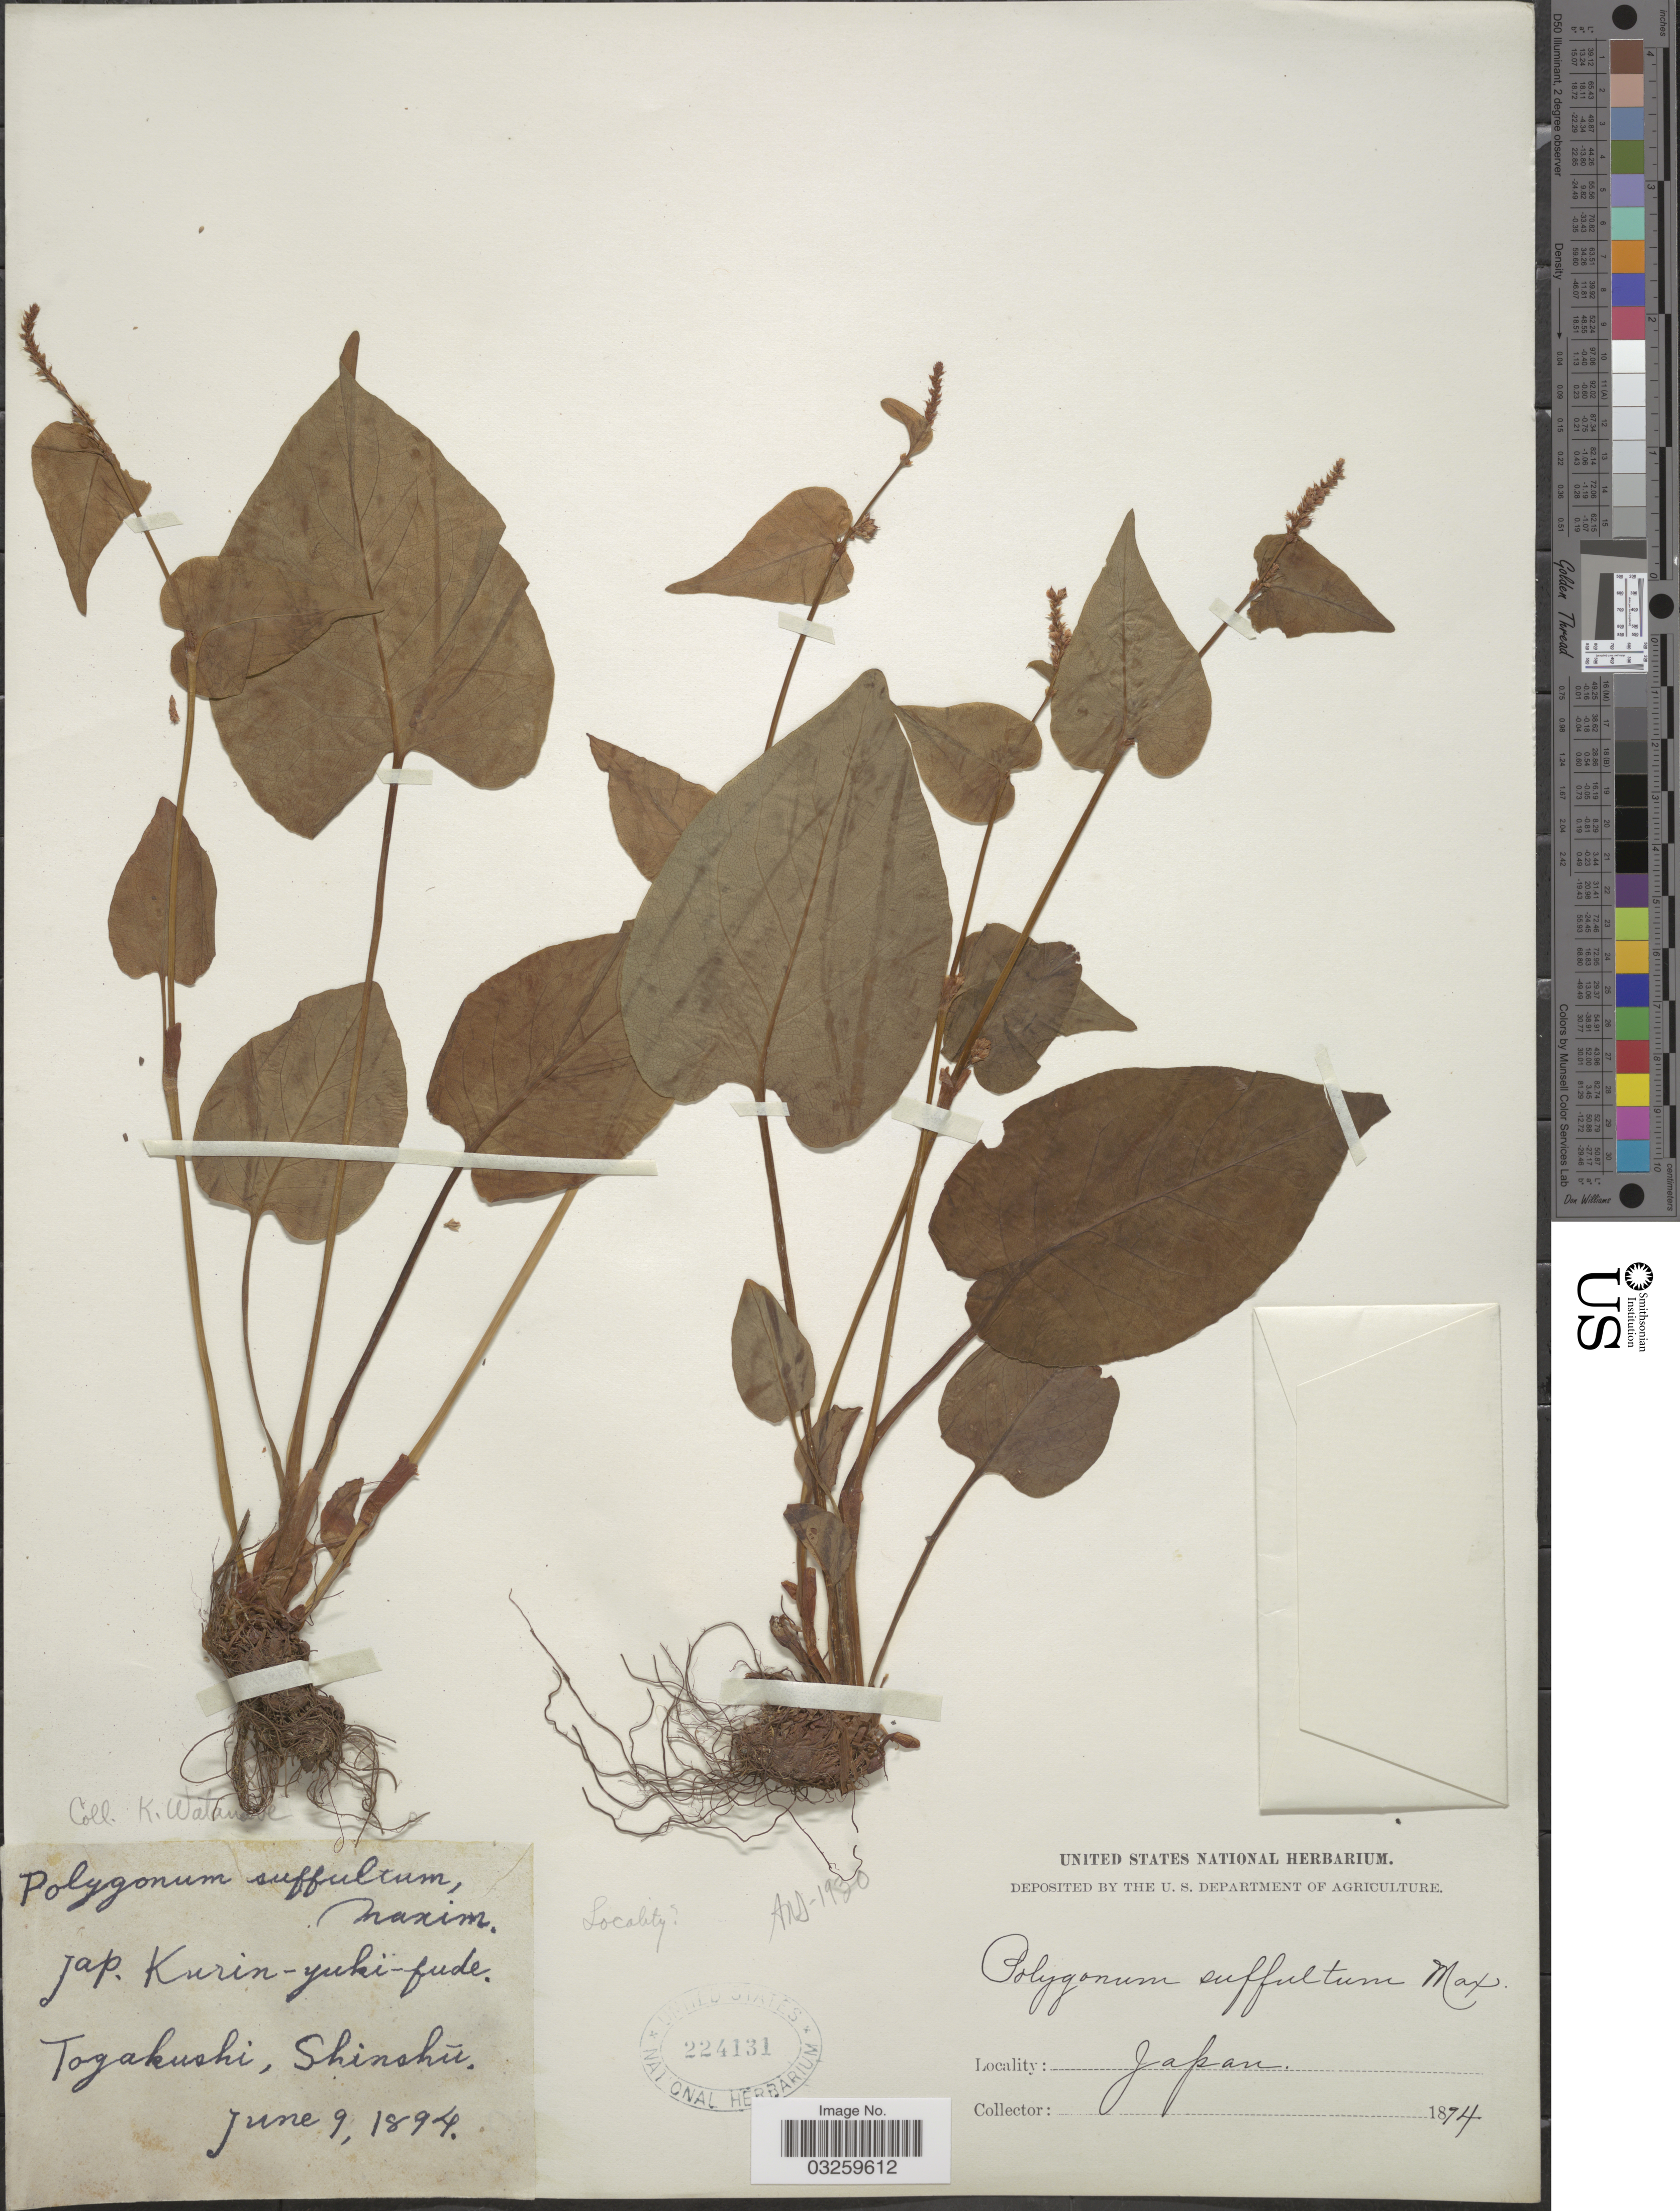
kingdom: Plantae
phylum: Tracheophyta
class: Magnoliopsida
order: Caryophyllales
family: Polygonaceae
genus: Bistorta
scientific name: Bistorta suffulta subsp. suffulta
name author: (Maxim.) Greene ex H. Gross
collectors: ex herb. United States National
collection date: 1894-06-09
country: Japan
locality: Togakushi, Shinshu.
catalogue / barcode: US 224131